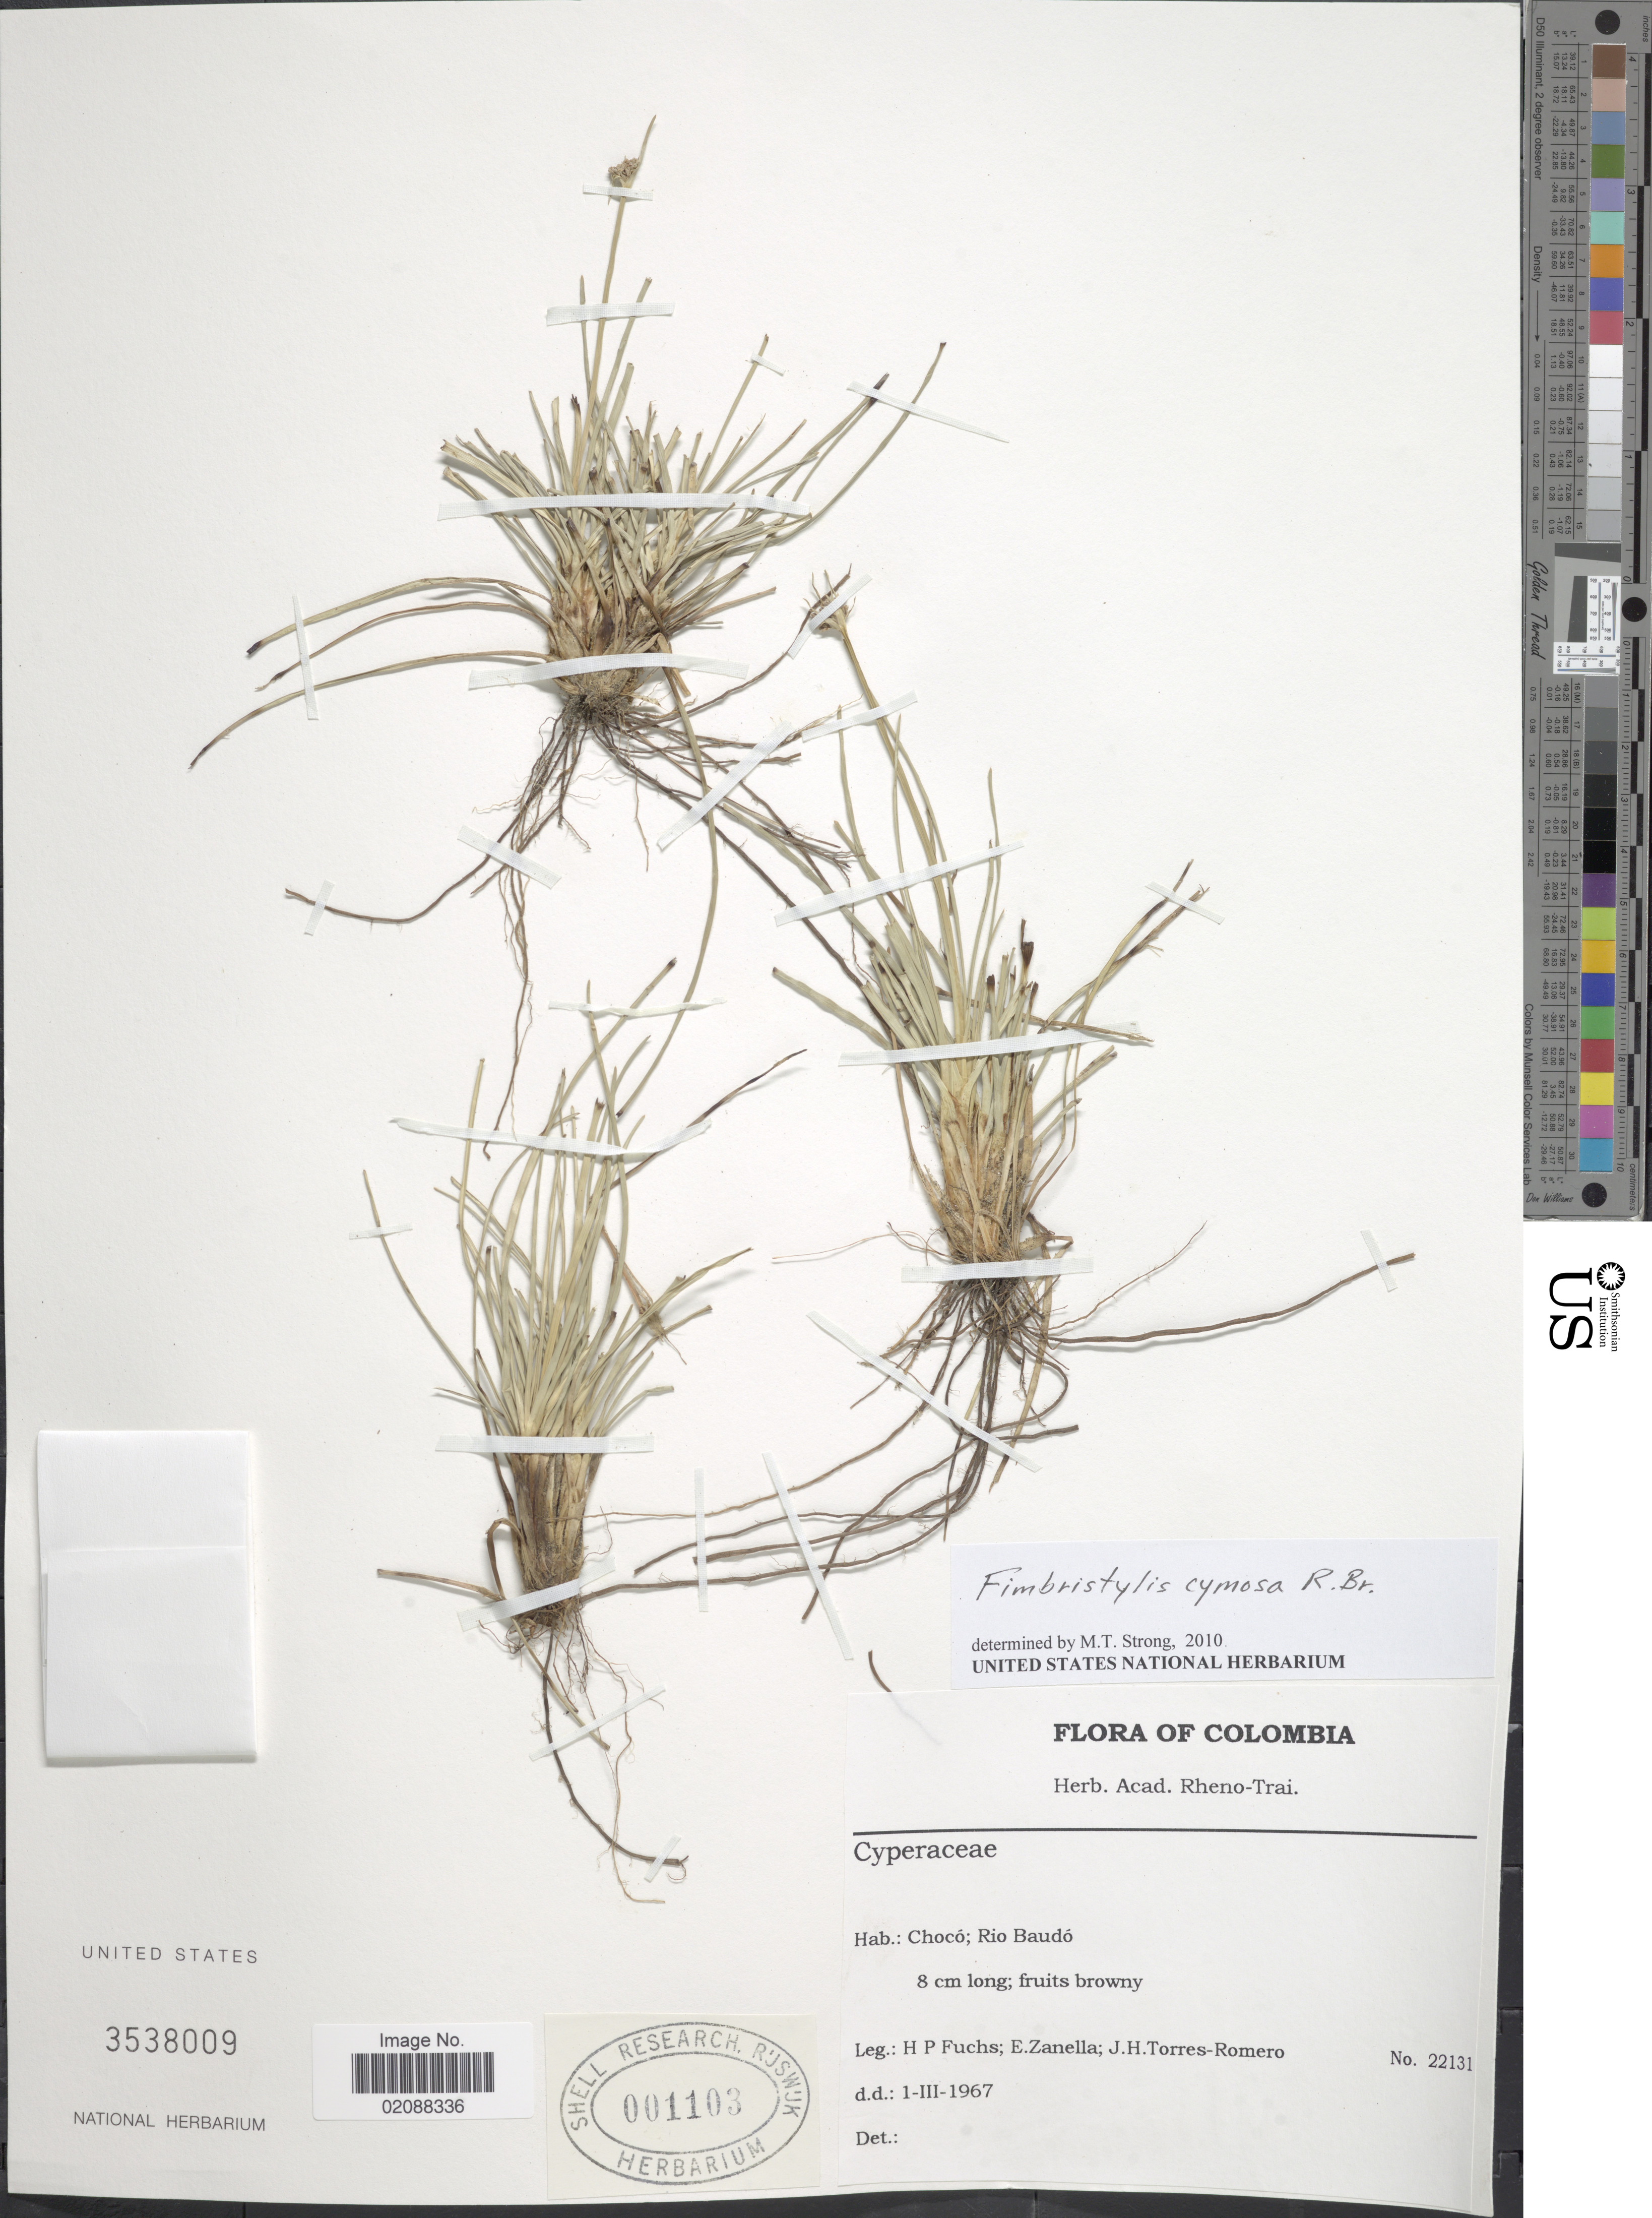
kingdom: Plantae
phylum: Tracheophyta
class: Liliopsida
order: Poales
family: Cyperaceae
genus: Fimbristylis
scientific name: Fimbristylis cymosa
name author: R. Br.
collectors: H. P. Fuchs, E. Zanella & J. Torres-Romero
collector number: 22131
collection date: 1967-03-01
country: Colombia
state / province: Chocó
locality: Rio Baudo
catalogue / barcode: US 3538009